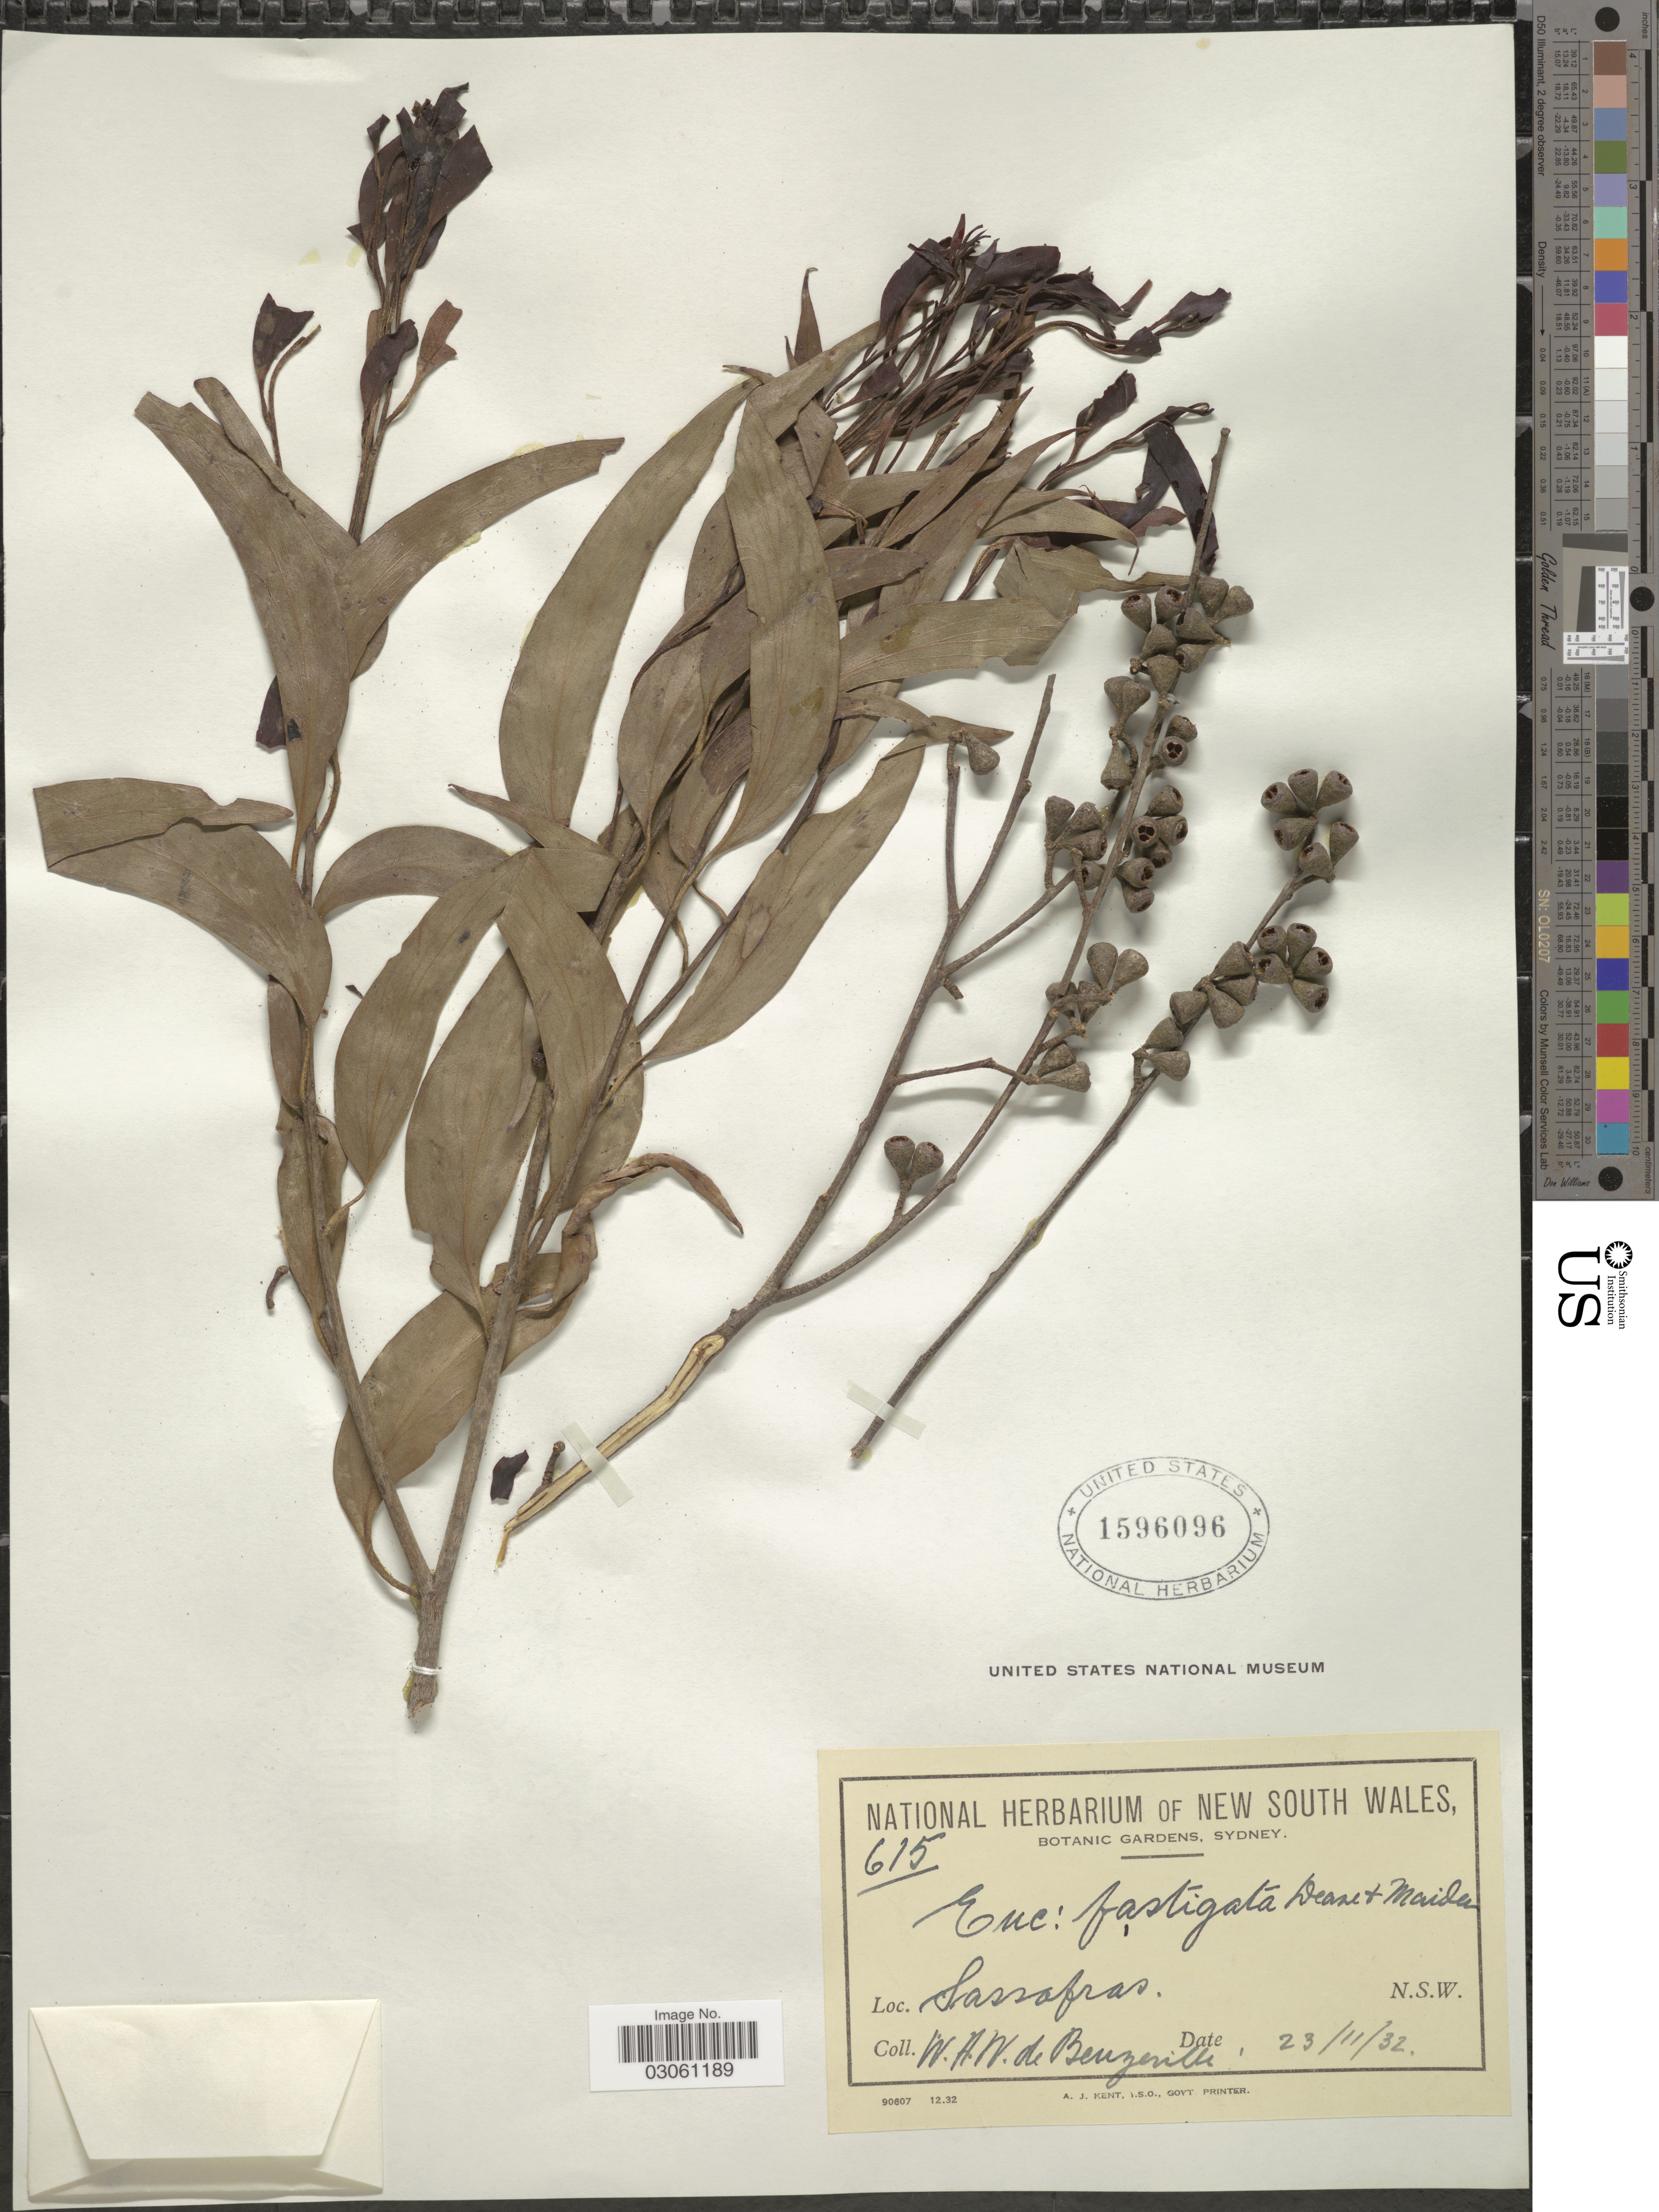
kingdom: Plantae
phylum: Tracheophyta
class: Magnoliopsida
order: Myrtales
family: Myrtaceae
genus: Eucalyptus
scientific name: Eucalyptus fastigata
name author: H. Deane & Maiden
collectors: W. Beuzeville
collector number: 615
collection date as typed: Transcribed d/m/y: 23/11/32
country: Australia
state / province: New South Wales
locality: Sassafras. N.S.W.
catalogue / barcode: US 1596096